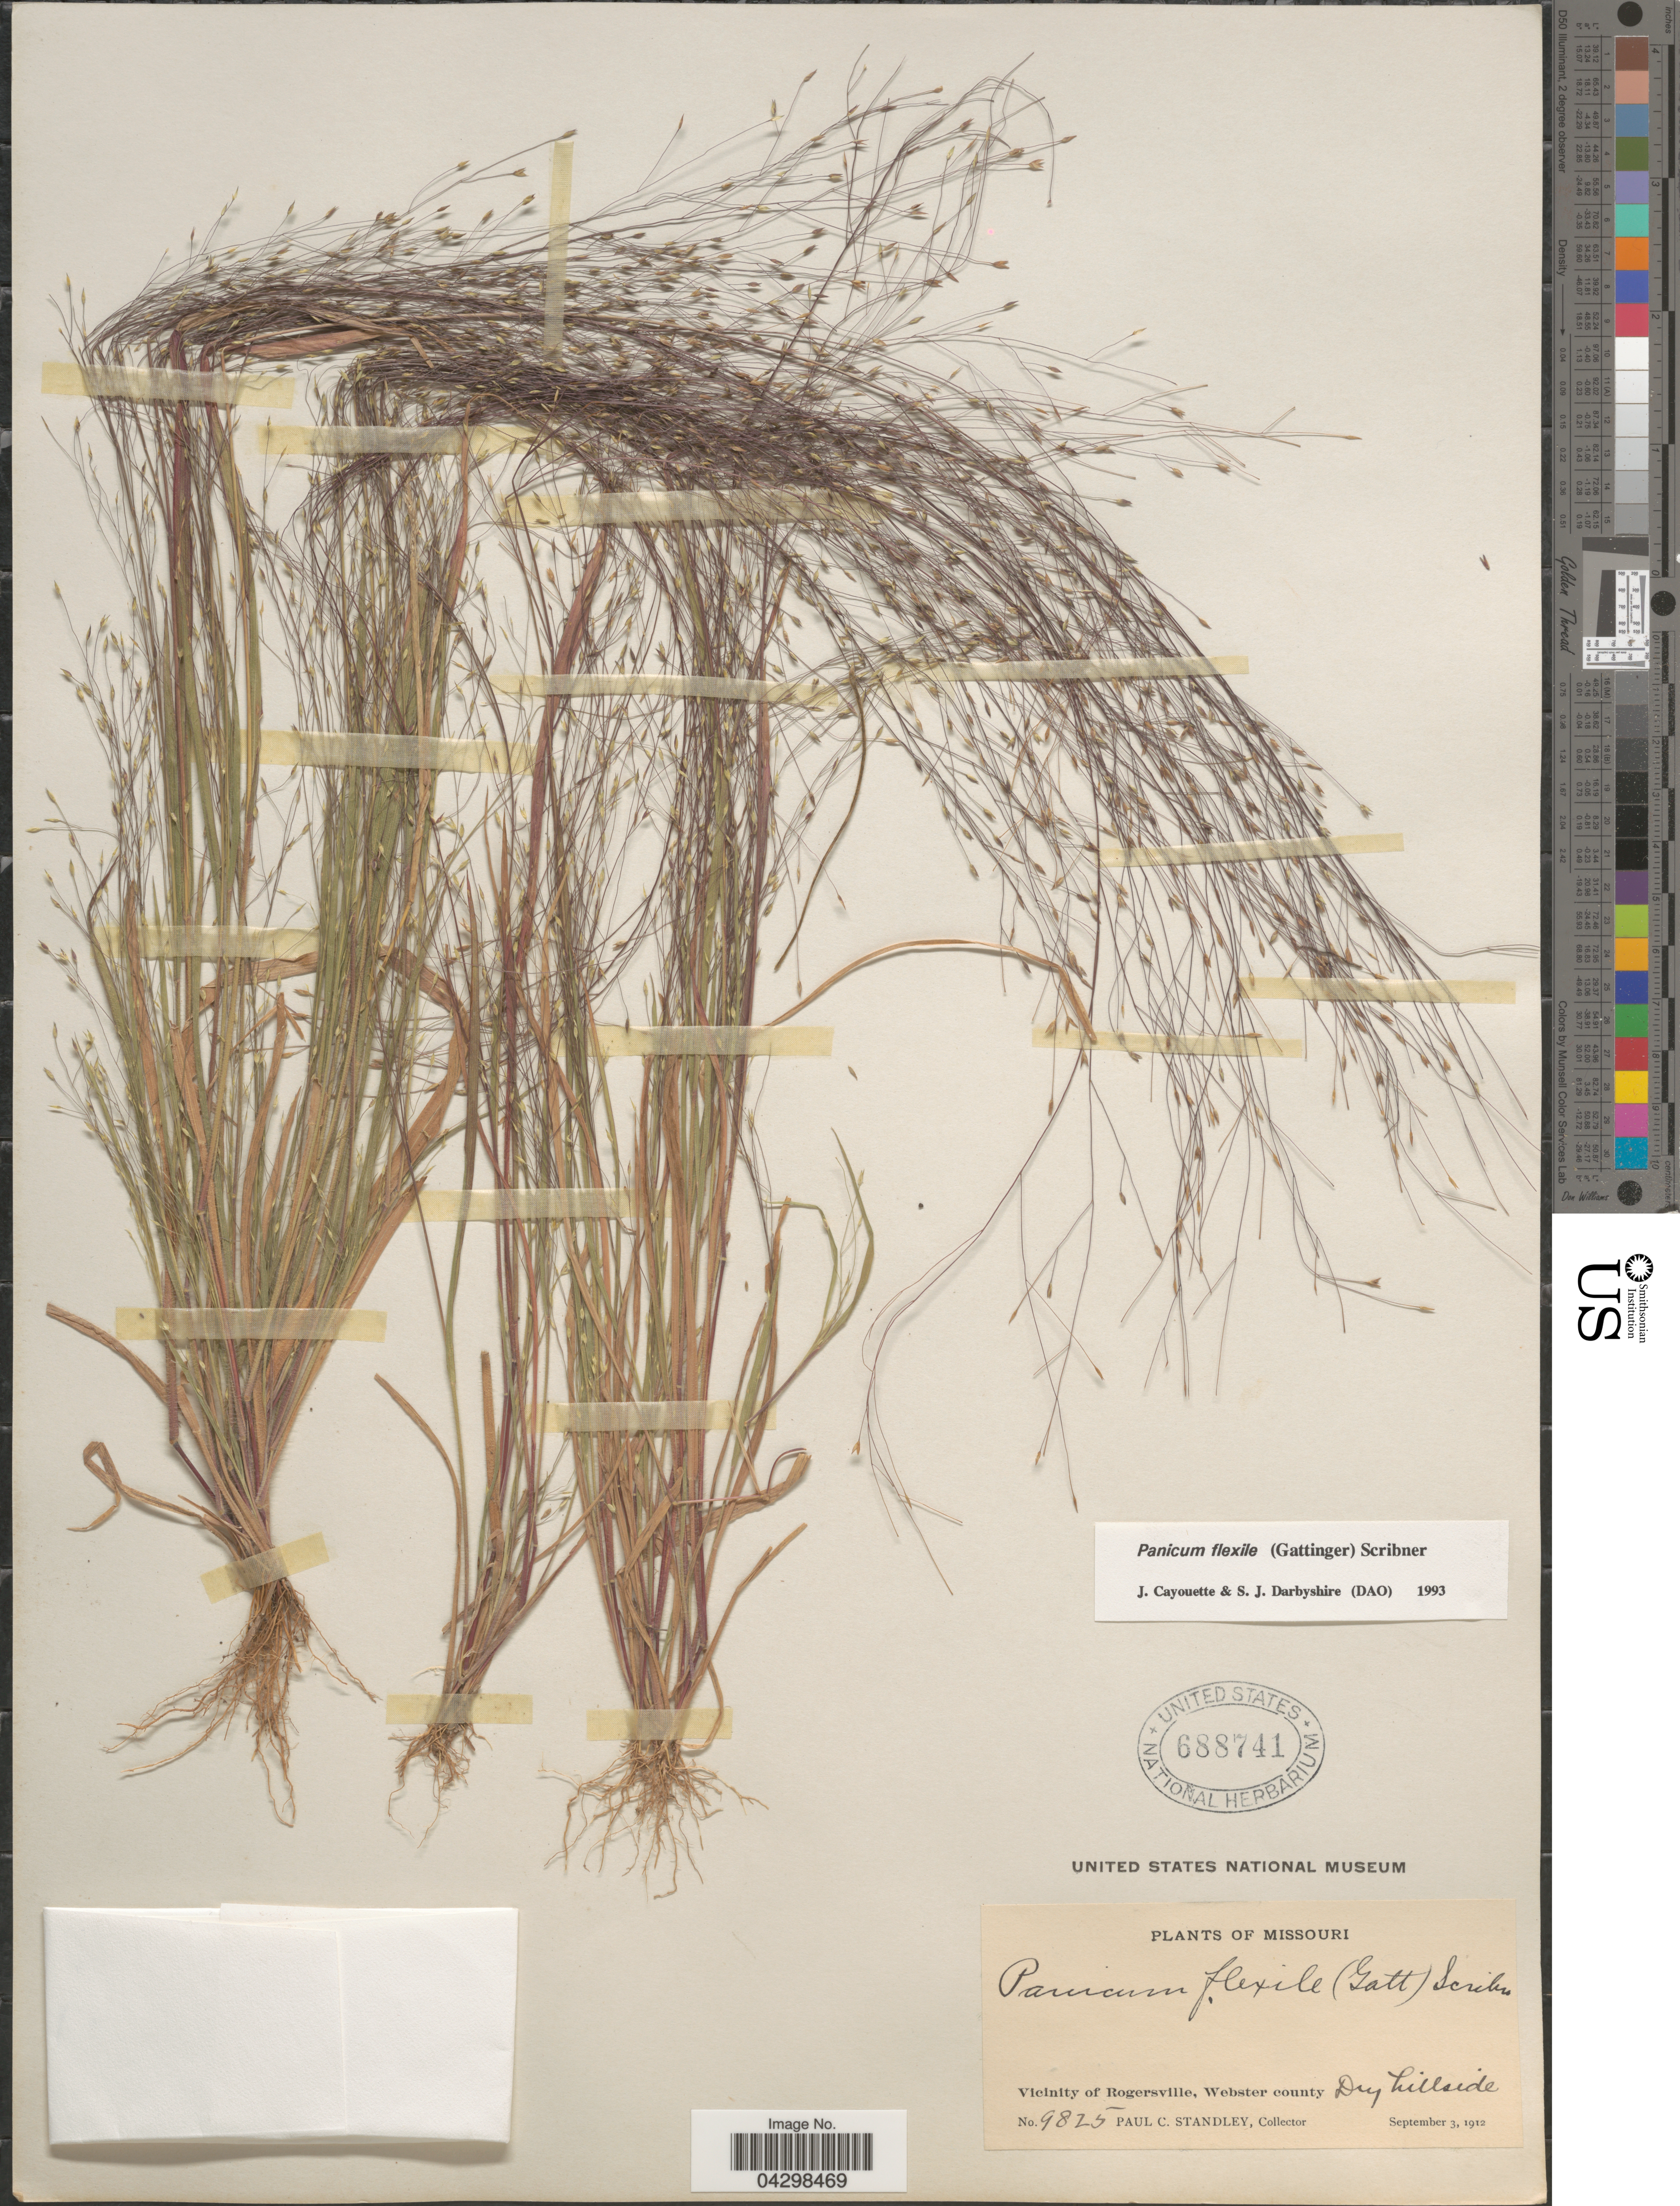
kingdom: Plantae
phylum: Tracheophyta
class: Liliopsida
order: Poales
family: Poaceae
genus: Panicum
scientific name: Panicum flexile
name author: (Gatt.) Scribn.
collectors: P. C. Standley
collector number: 9825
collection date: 1912-09-03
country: United States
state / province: Missouri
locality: Vicinity of Rogersville, Webster county.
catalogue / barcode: US 688741